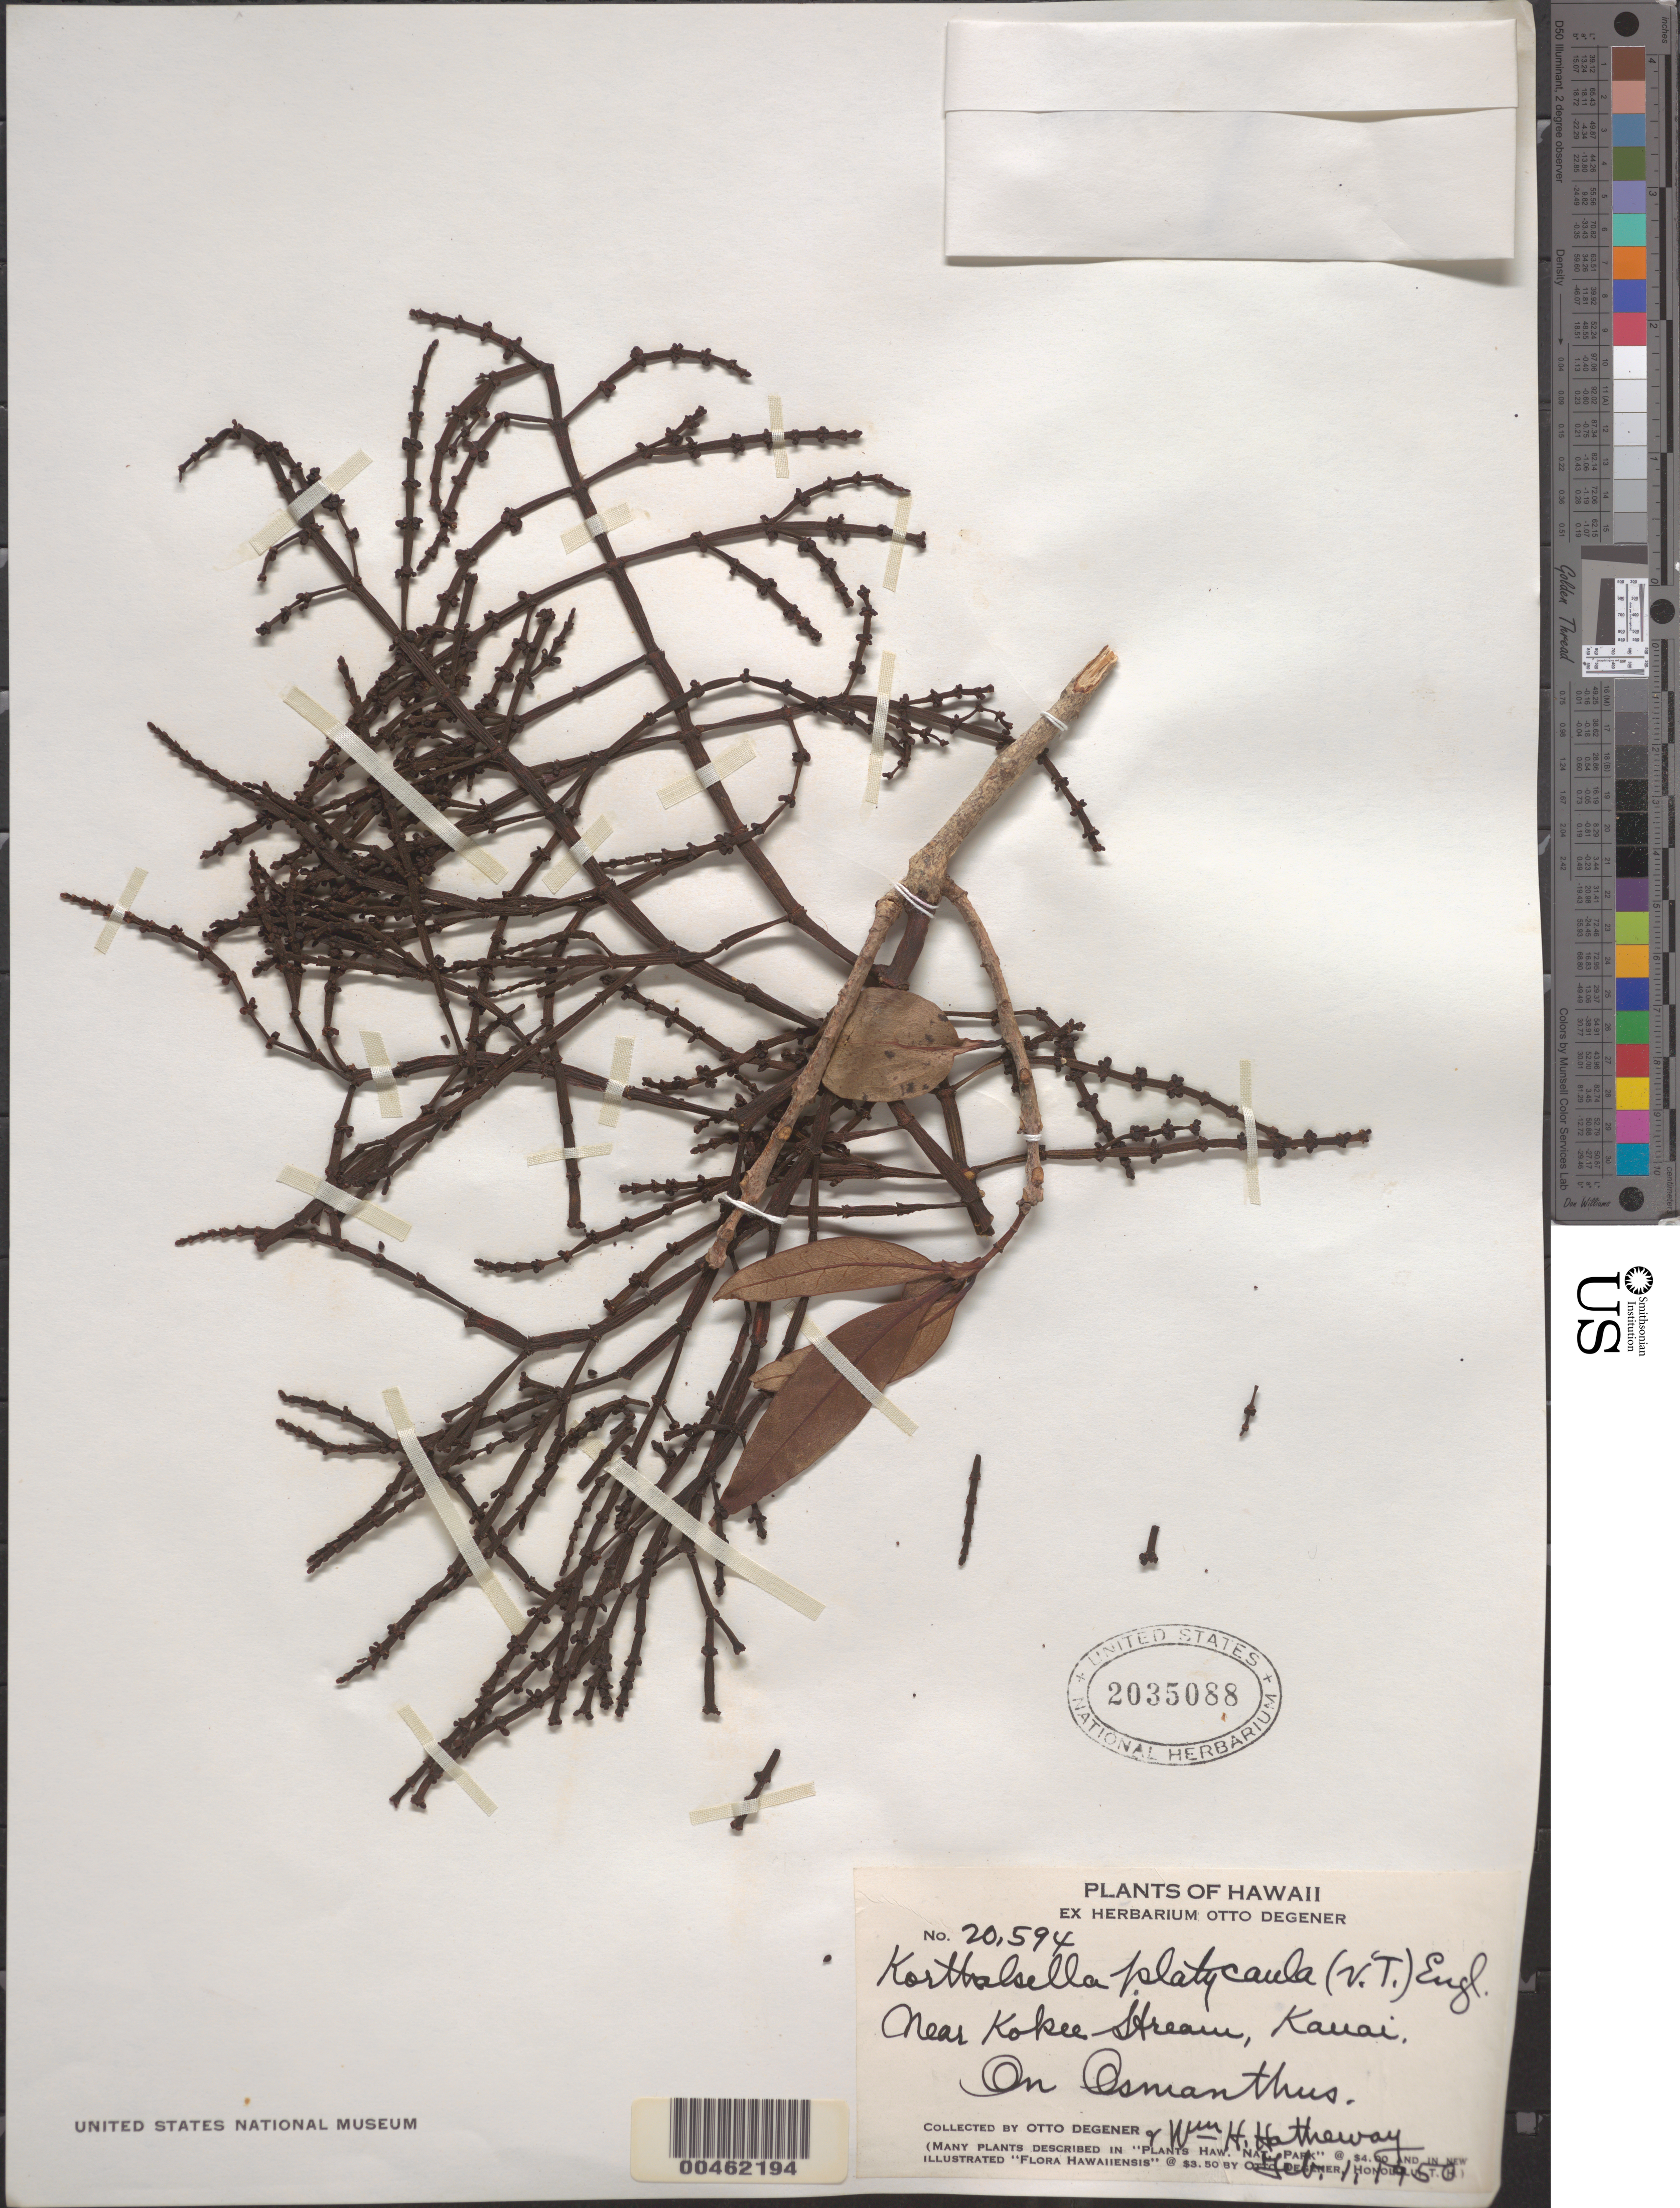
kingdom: Plantae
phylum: Tracheophyta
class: Magnoliopsida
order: Santalales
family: Viscaceae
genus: Korthalsella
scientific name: Korthalsella platycaula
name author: (Tiegh.) Engl.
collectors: O. Degener & W. H. Hatheway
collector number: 20594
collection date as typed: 1 Feb 1950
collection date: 1950-02-01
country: United States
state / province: Hawaii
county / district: Kauai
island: Kaua'i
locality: Near Kokee Stream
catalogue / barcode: US 2035088